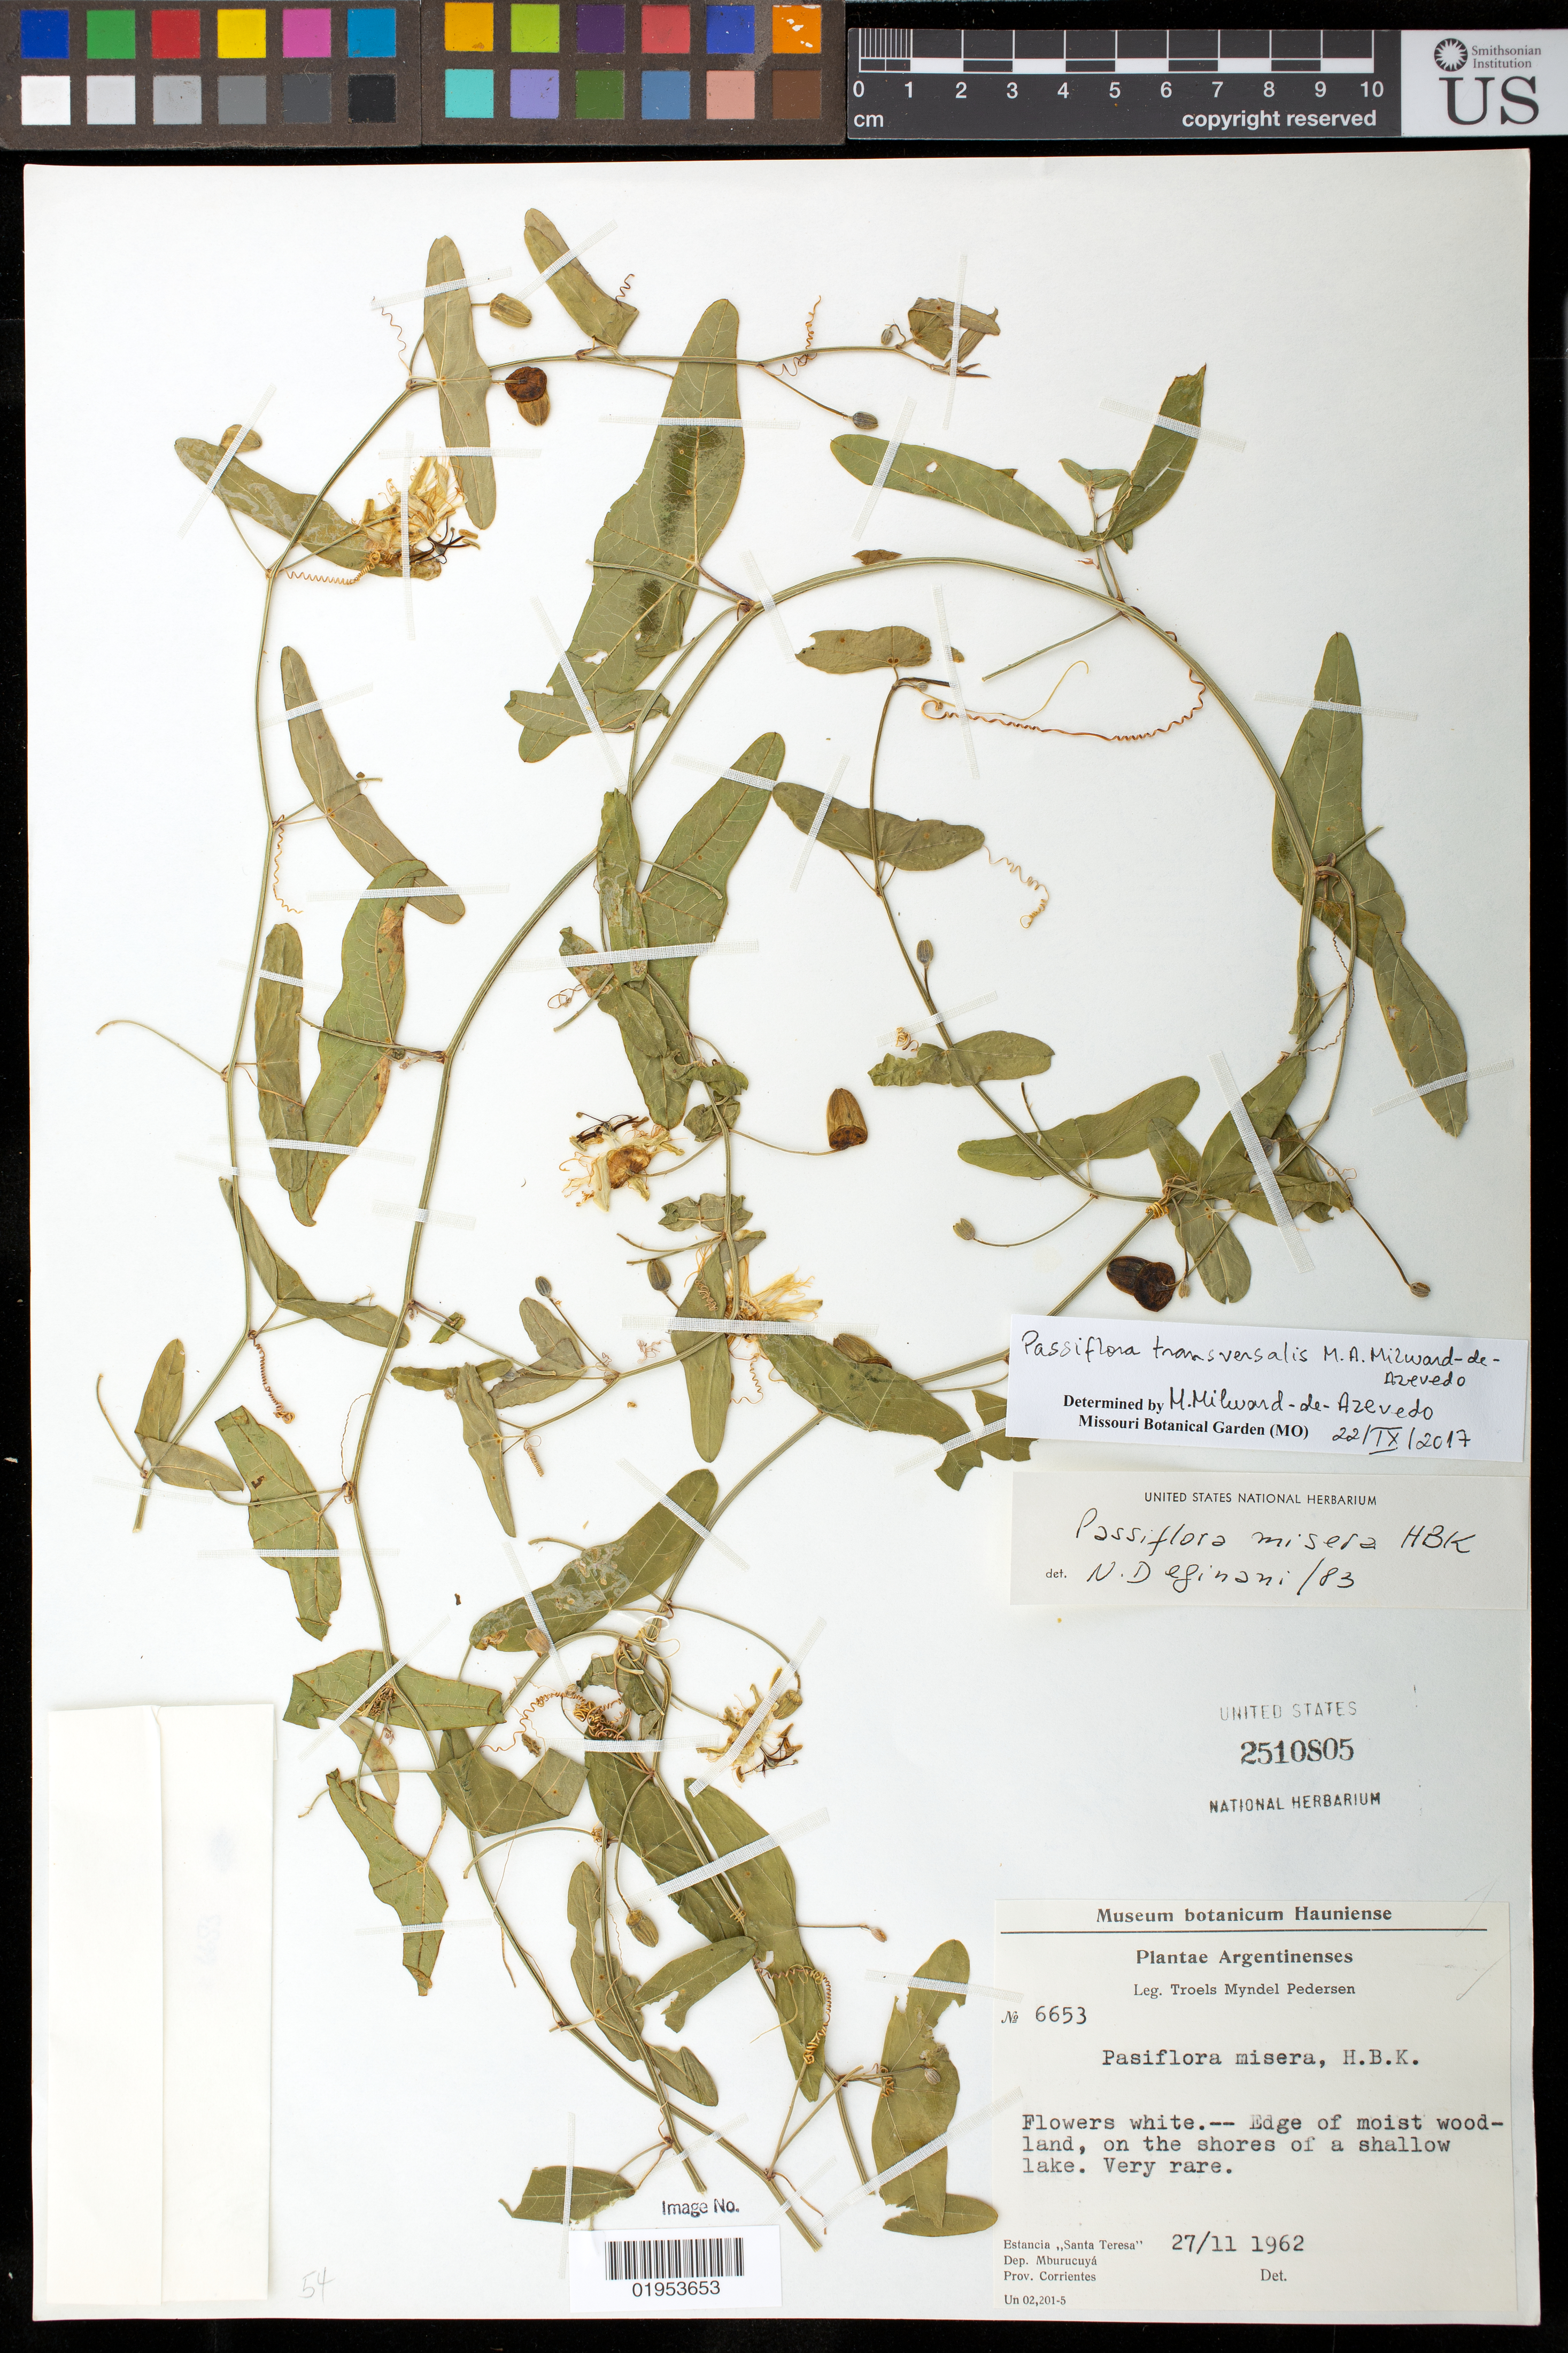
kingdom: Plantae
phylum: Tracheophyta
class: Magnoliopsida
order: Malpighiales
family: Passifloraceae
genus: Passiflora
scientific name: Passiflora transversalis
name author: Azevedo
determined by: Azevedo, M. A. Milward de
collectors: T. M. Pedersen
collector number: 6653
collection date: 1962-11-27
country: Argentina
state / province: Corrientes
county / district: Mburucuyá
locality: Santa Teresa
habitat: Edge of moist woodland, on shore of a shallow lake.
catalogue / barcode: US 2510805